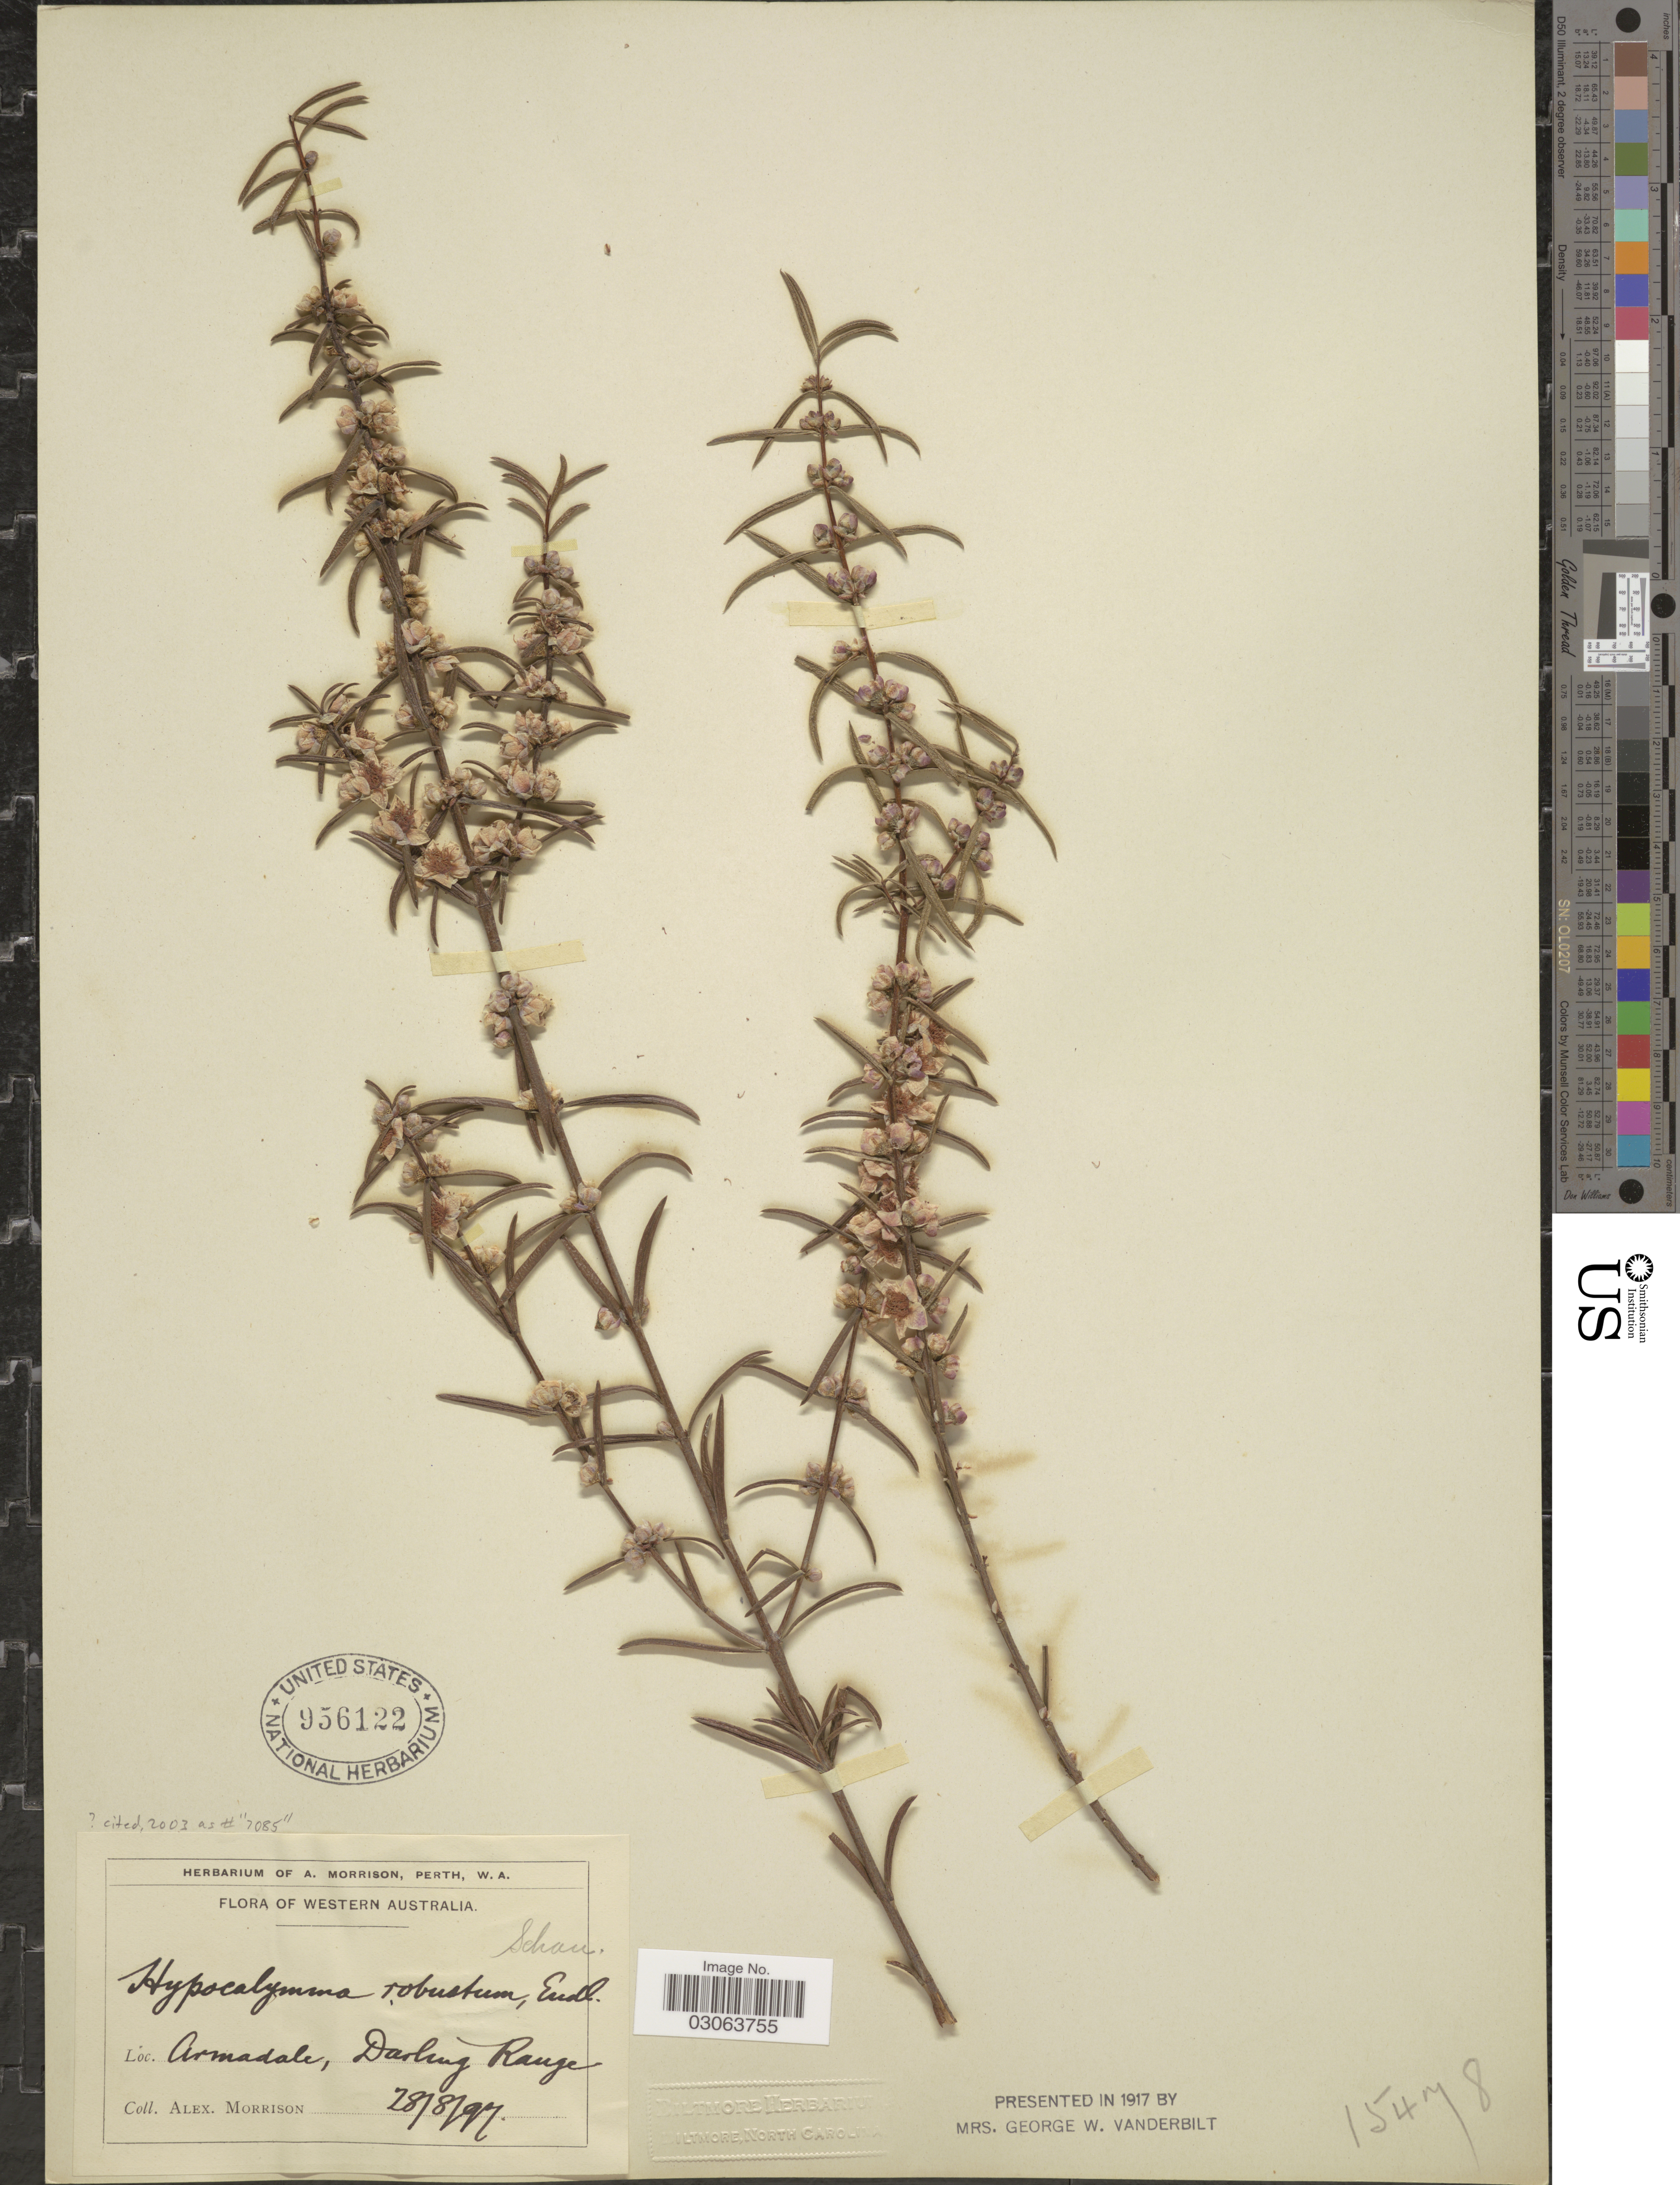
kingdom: Plantae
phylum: Tracheophyta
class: Magnoliopsida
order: Myrtales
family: Myrtaceae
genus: Hypocalymma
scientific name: Hypocalymma robustum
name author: (Endl.) Lindl.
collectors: A. Morrison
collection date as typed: Transcribed d/m/y: 28/8/97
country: Australia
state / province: Western Australia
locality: Armadale, Darling Range.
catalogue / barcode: US 956122